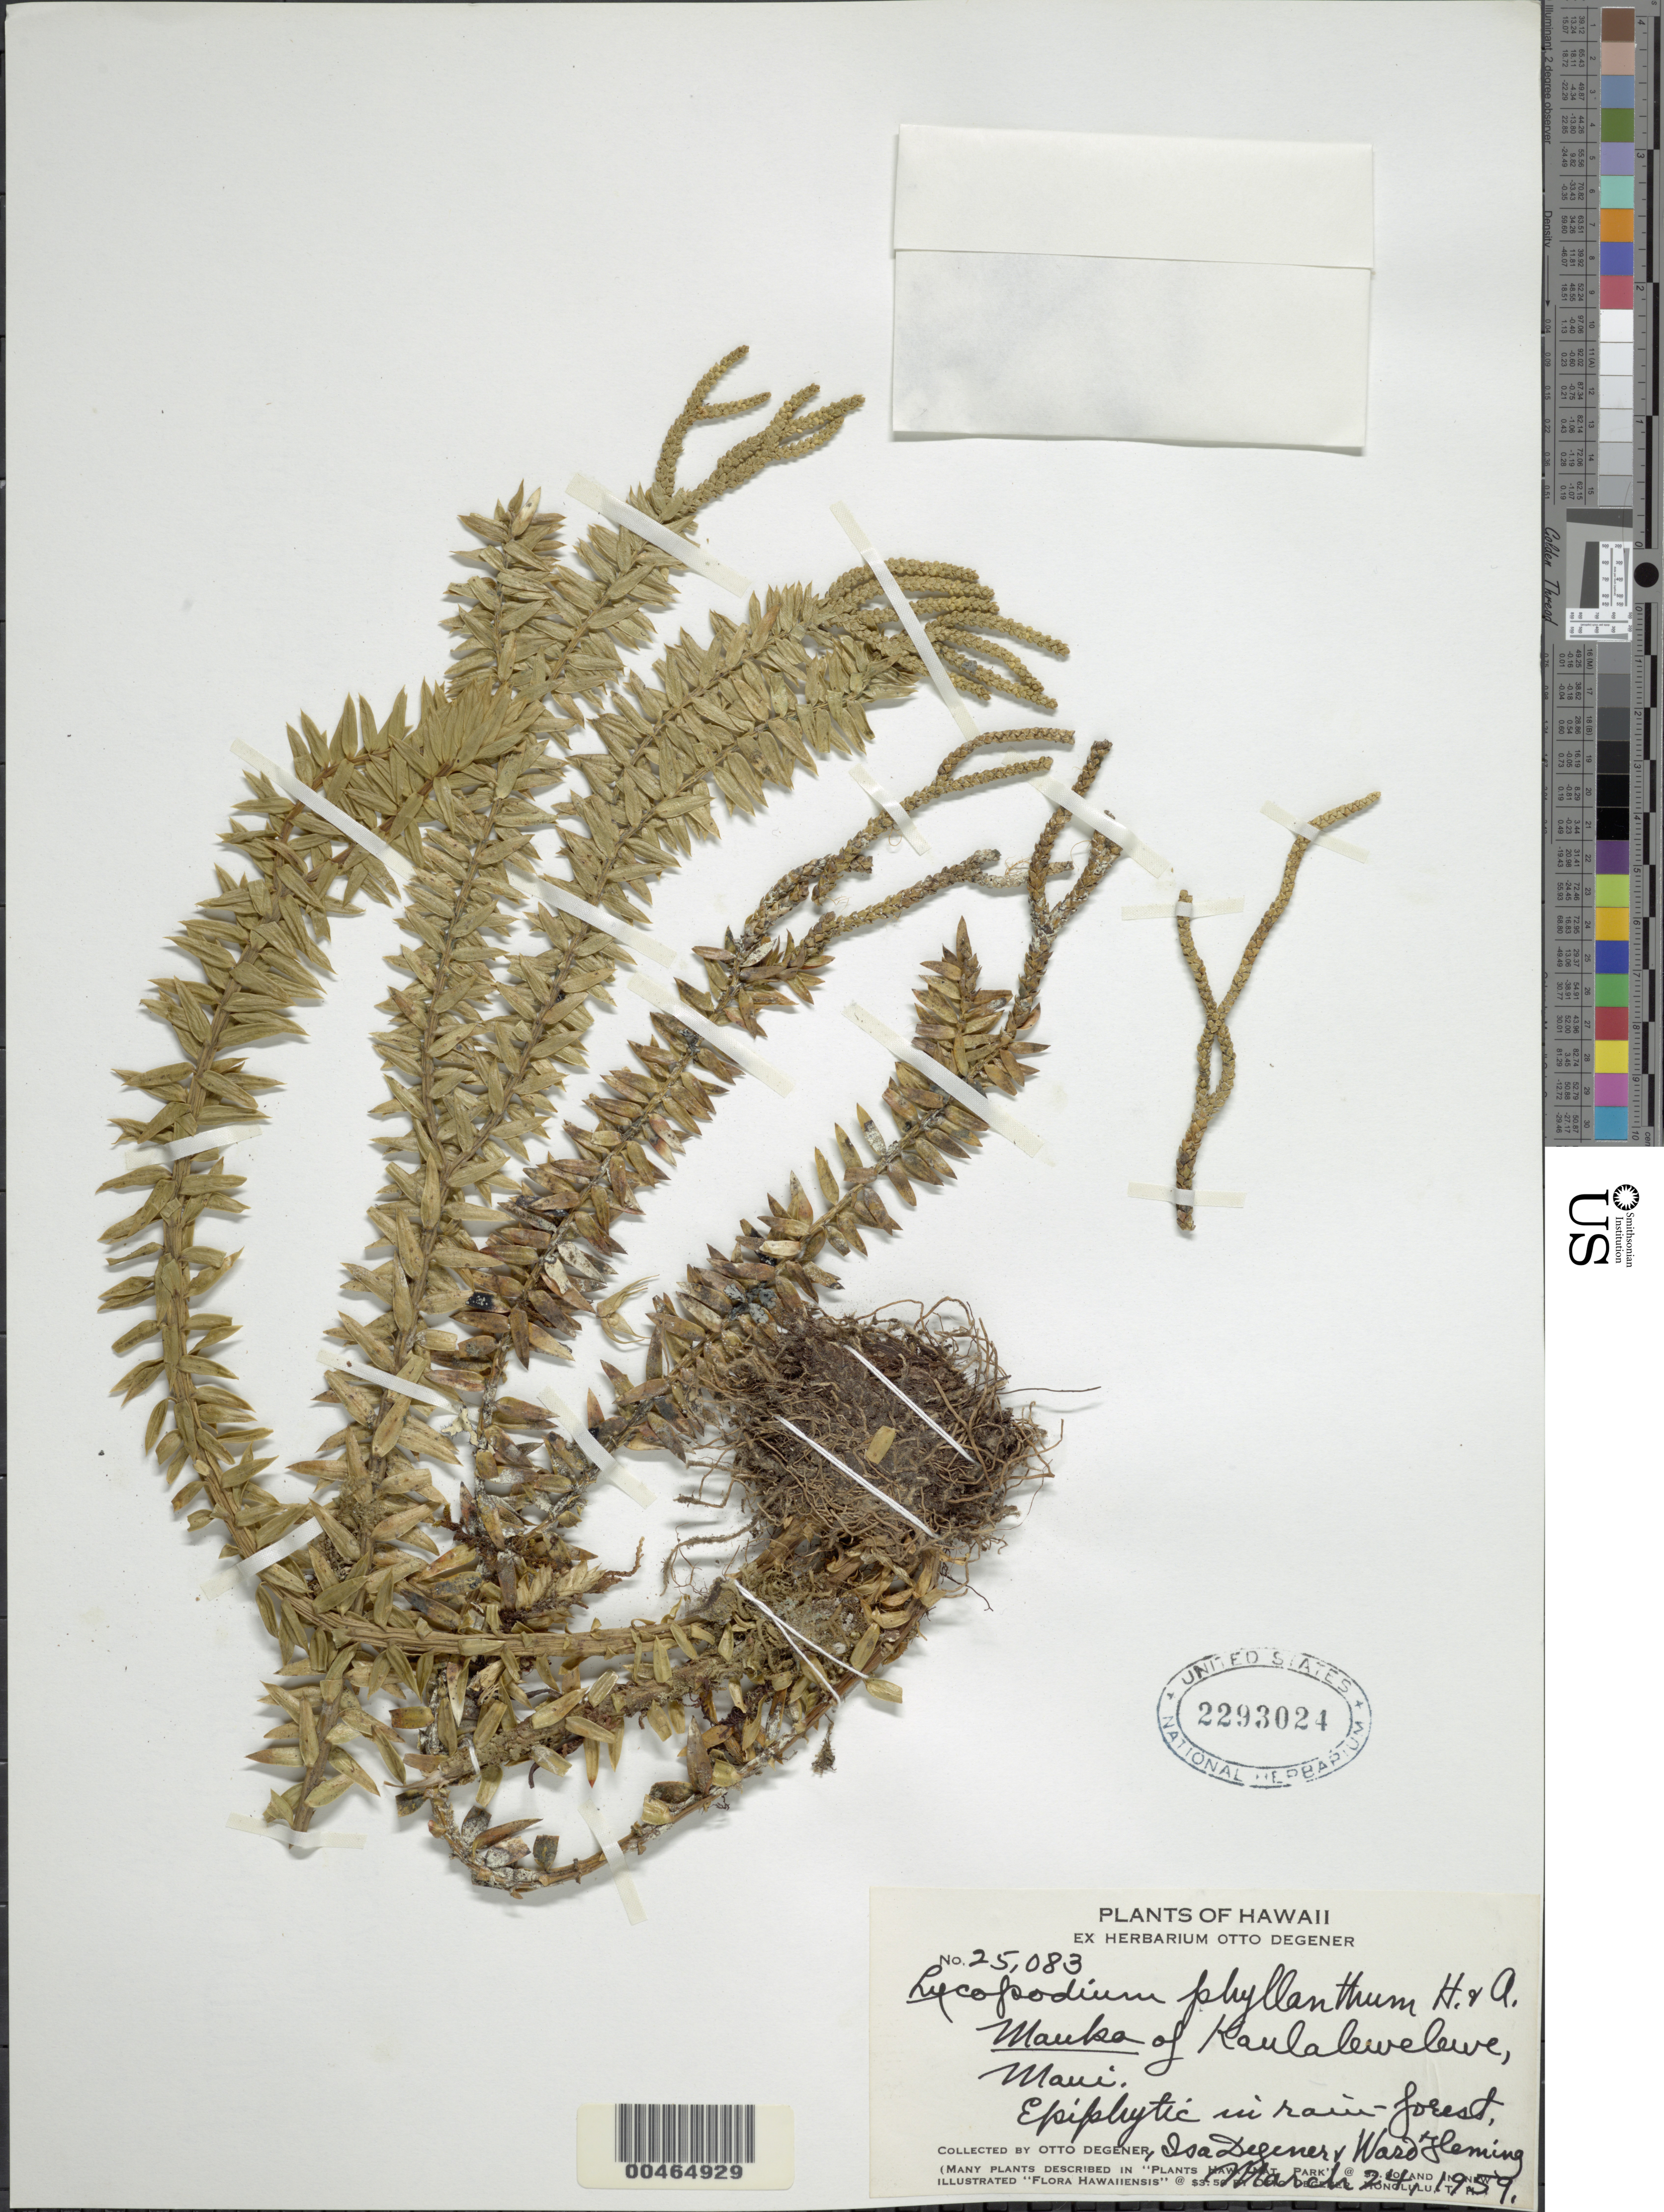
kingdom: Plantae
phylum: Tracheophyta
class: Lycopodiopsida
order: Lycopodiales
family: Lycopodiaceae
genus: Phlegmariurus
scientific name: Phlegmariurus phyllanthus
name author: (Hook. & Arn.) R.D. Dixit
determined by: Field, A. R.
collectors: O. Degener, I. Degener & W. Fleming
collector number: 25083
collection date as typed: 24 Mar 1959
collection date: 1959-03-24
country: United States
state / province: Hawaii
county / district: Maui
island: Maui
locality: Mauka of Kaulalewelewe, Maui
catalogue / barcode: US 2293024